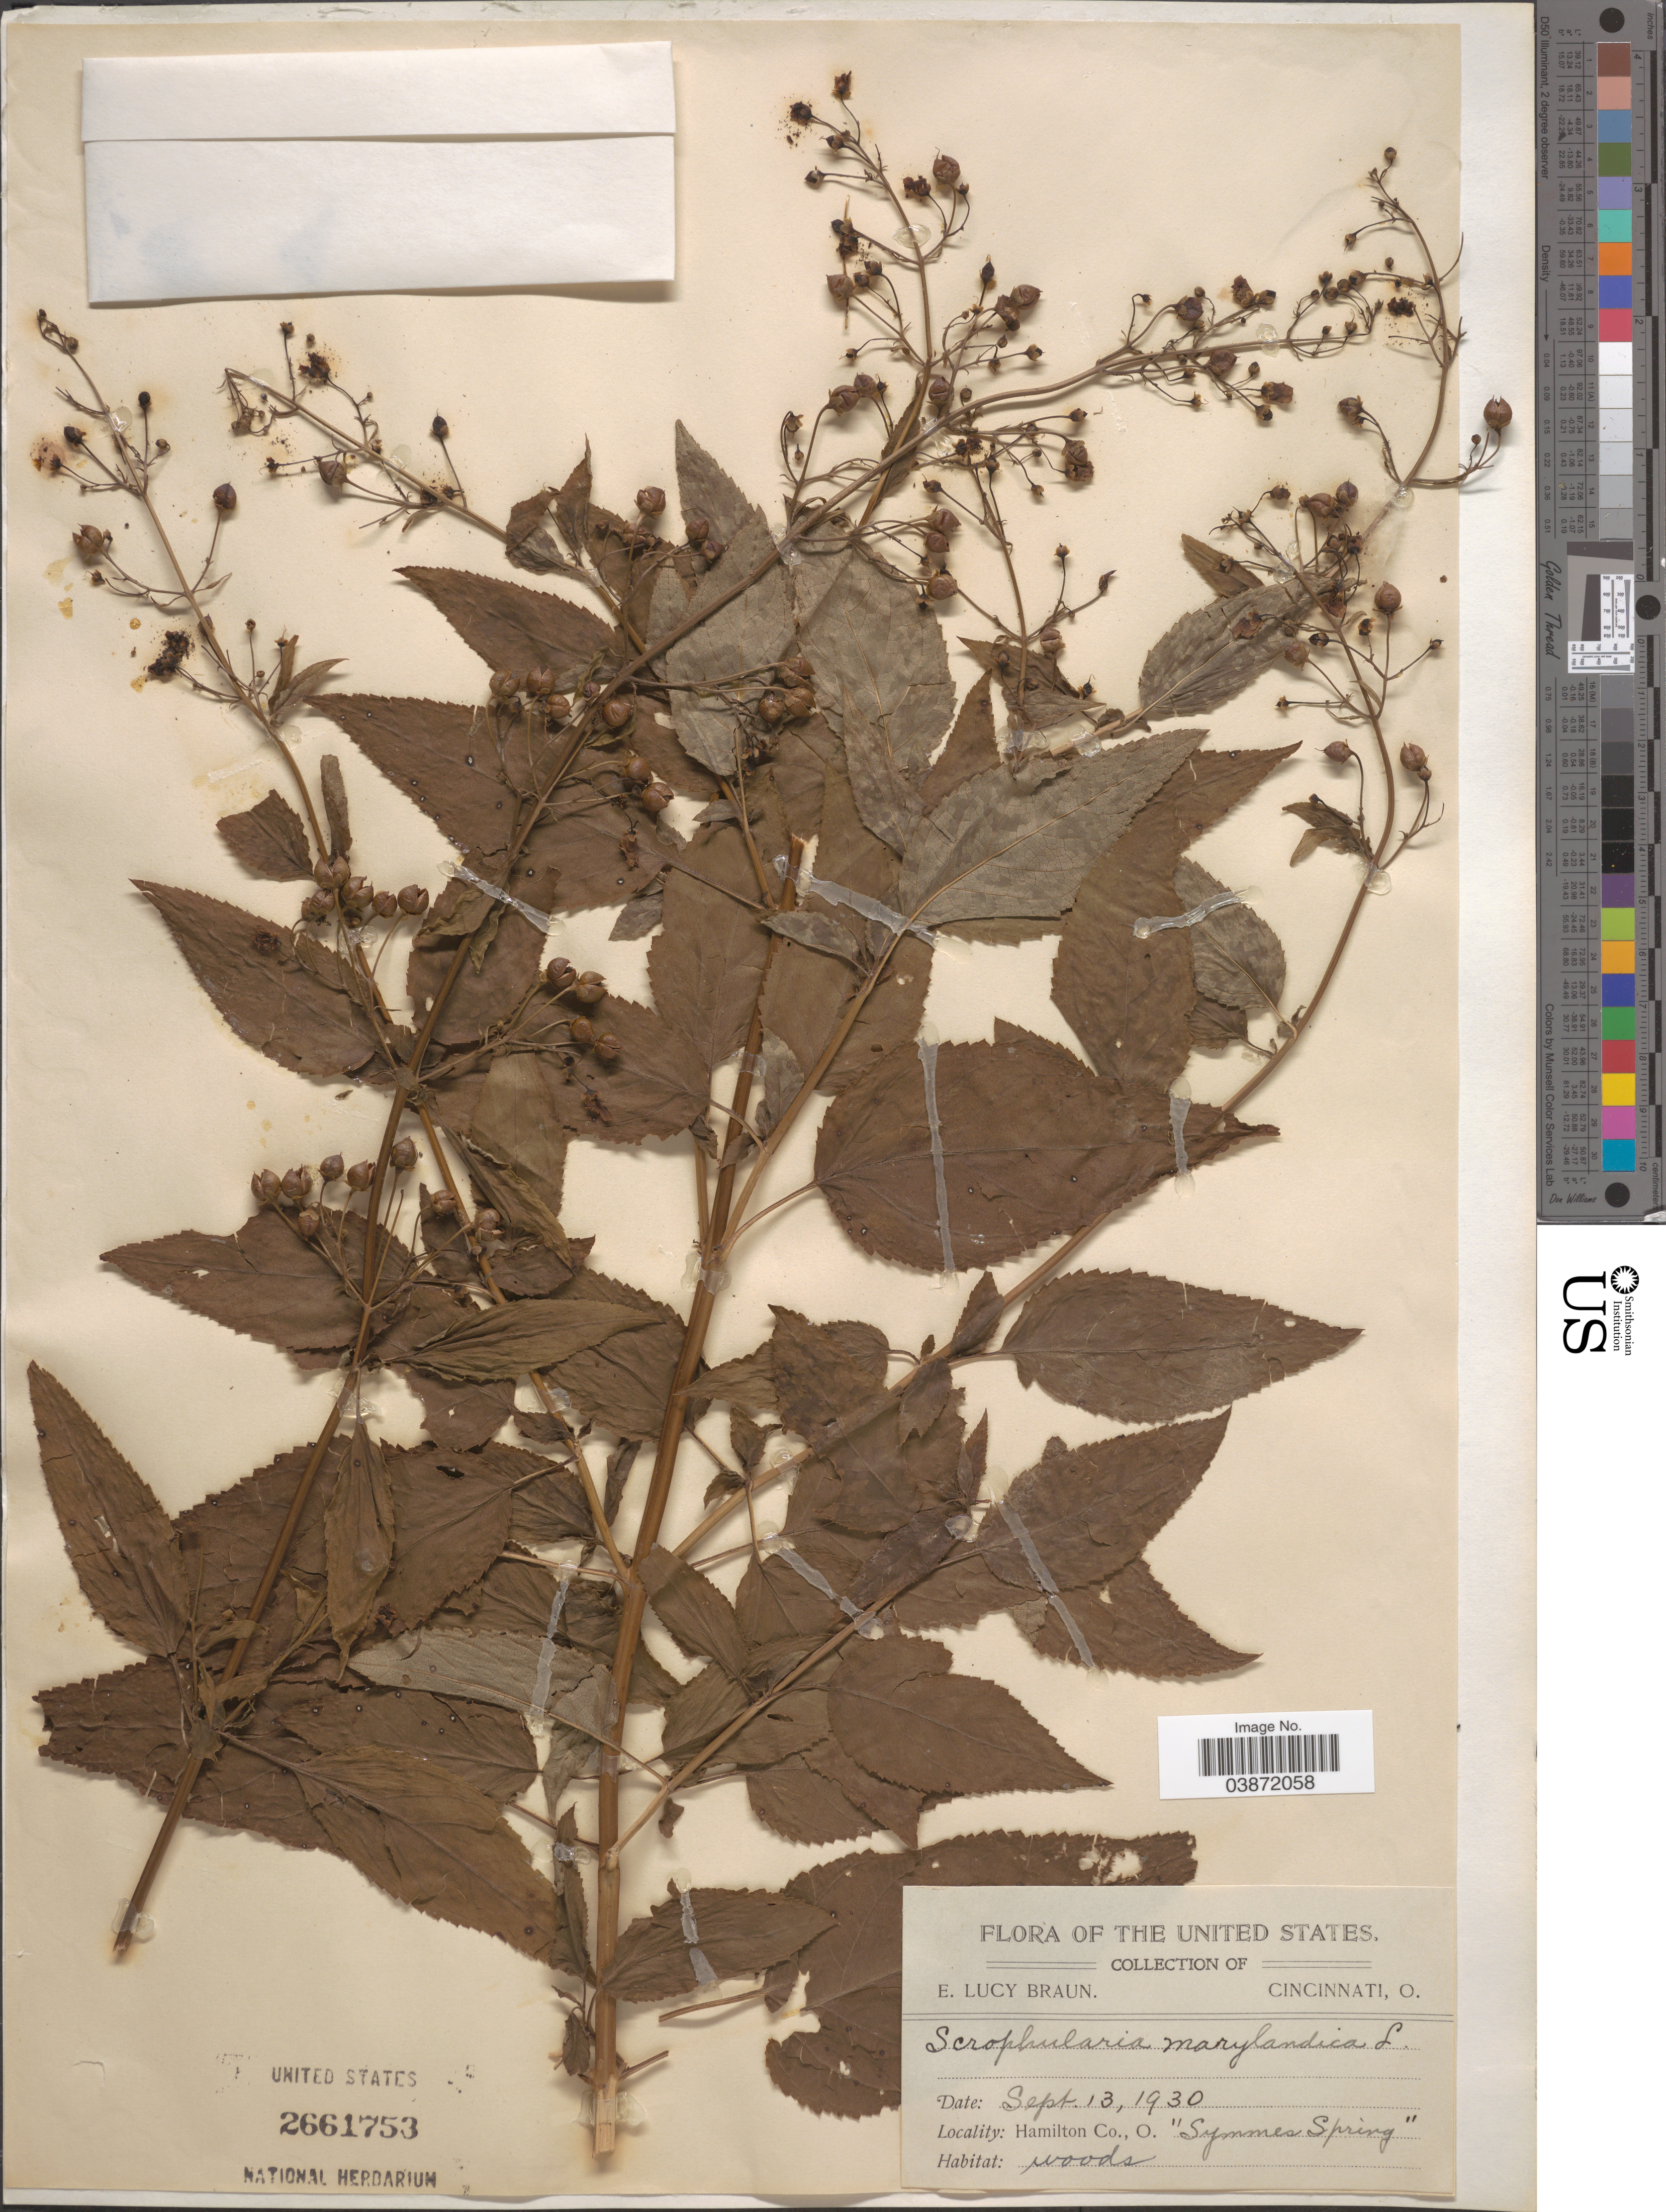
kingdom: Plantae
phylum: Tracheophyta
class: Magnoliopsida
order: Lamiales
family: Scrophulariaceae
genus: Scrophularia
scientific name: Scrophularia marilandica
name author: L.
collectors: E. L. Braun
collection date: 1930-09-13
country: United States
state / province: Ohio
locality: Hamilton Co.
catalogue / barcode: US 2661753